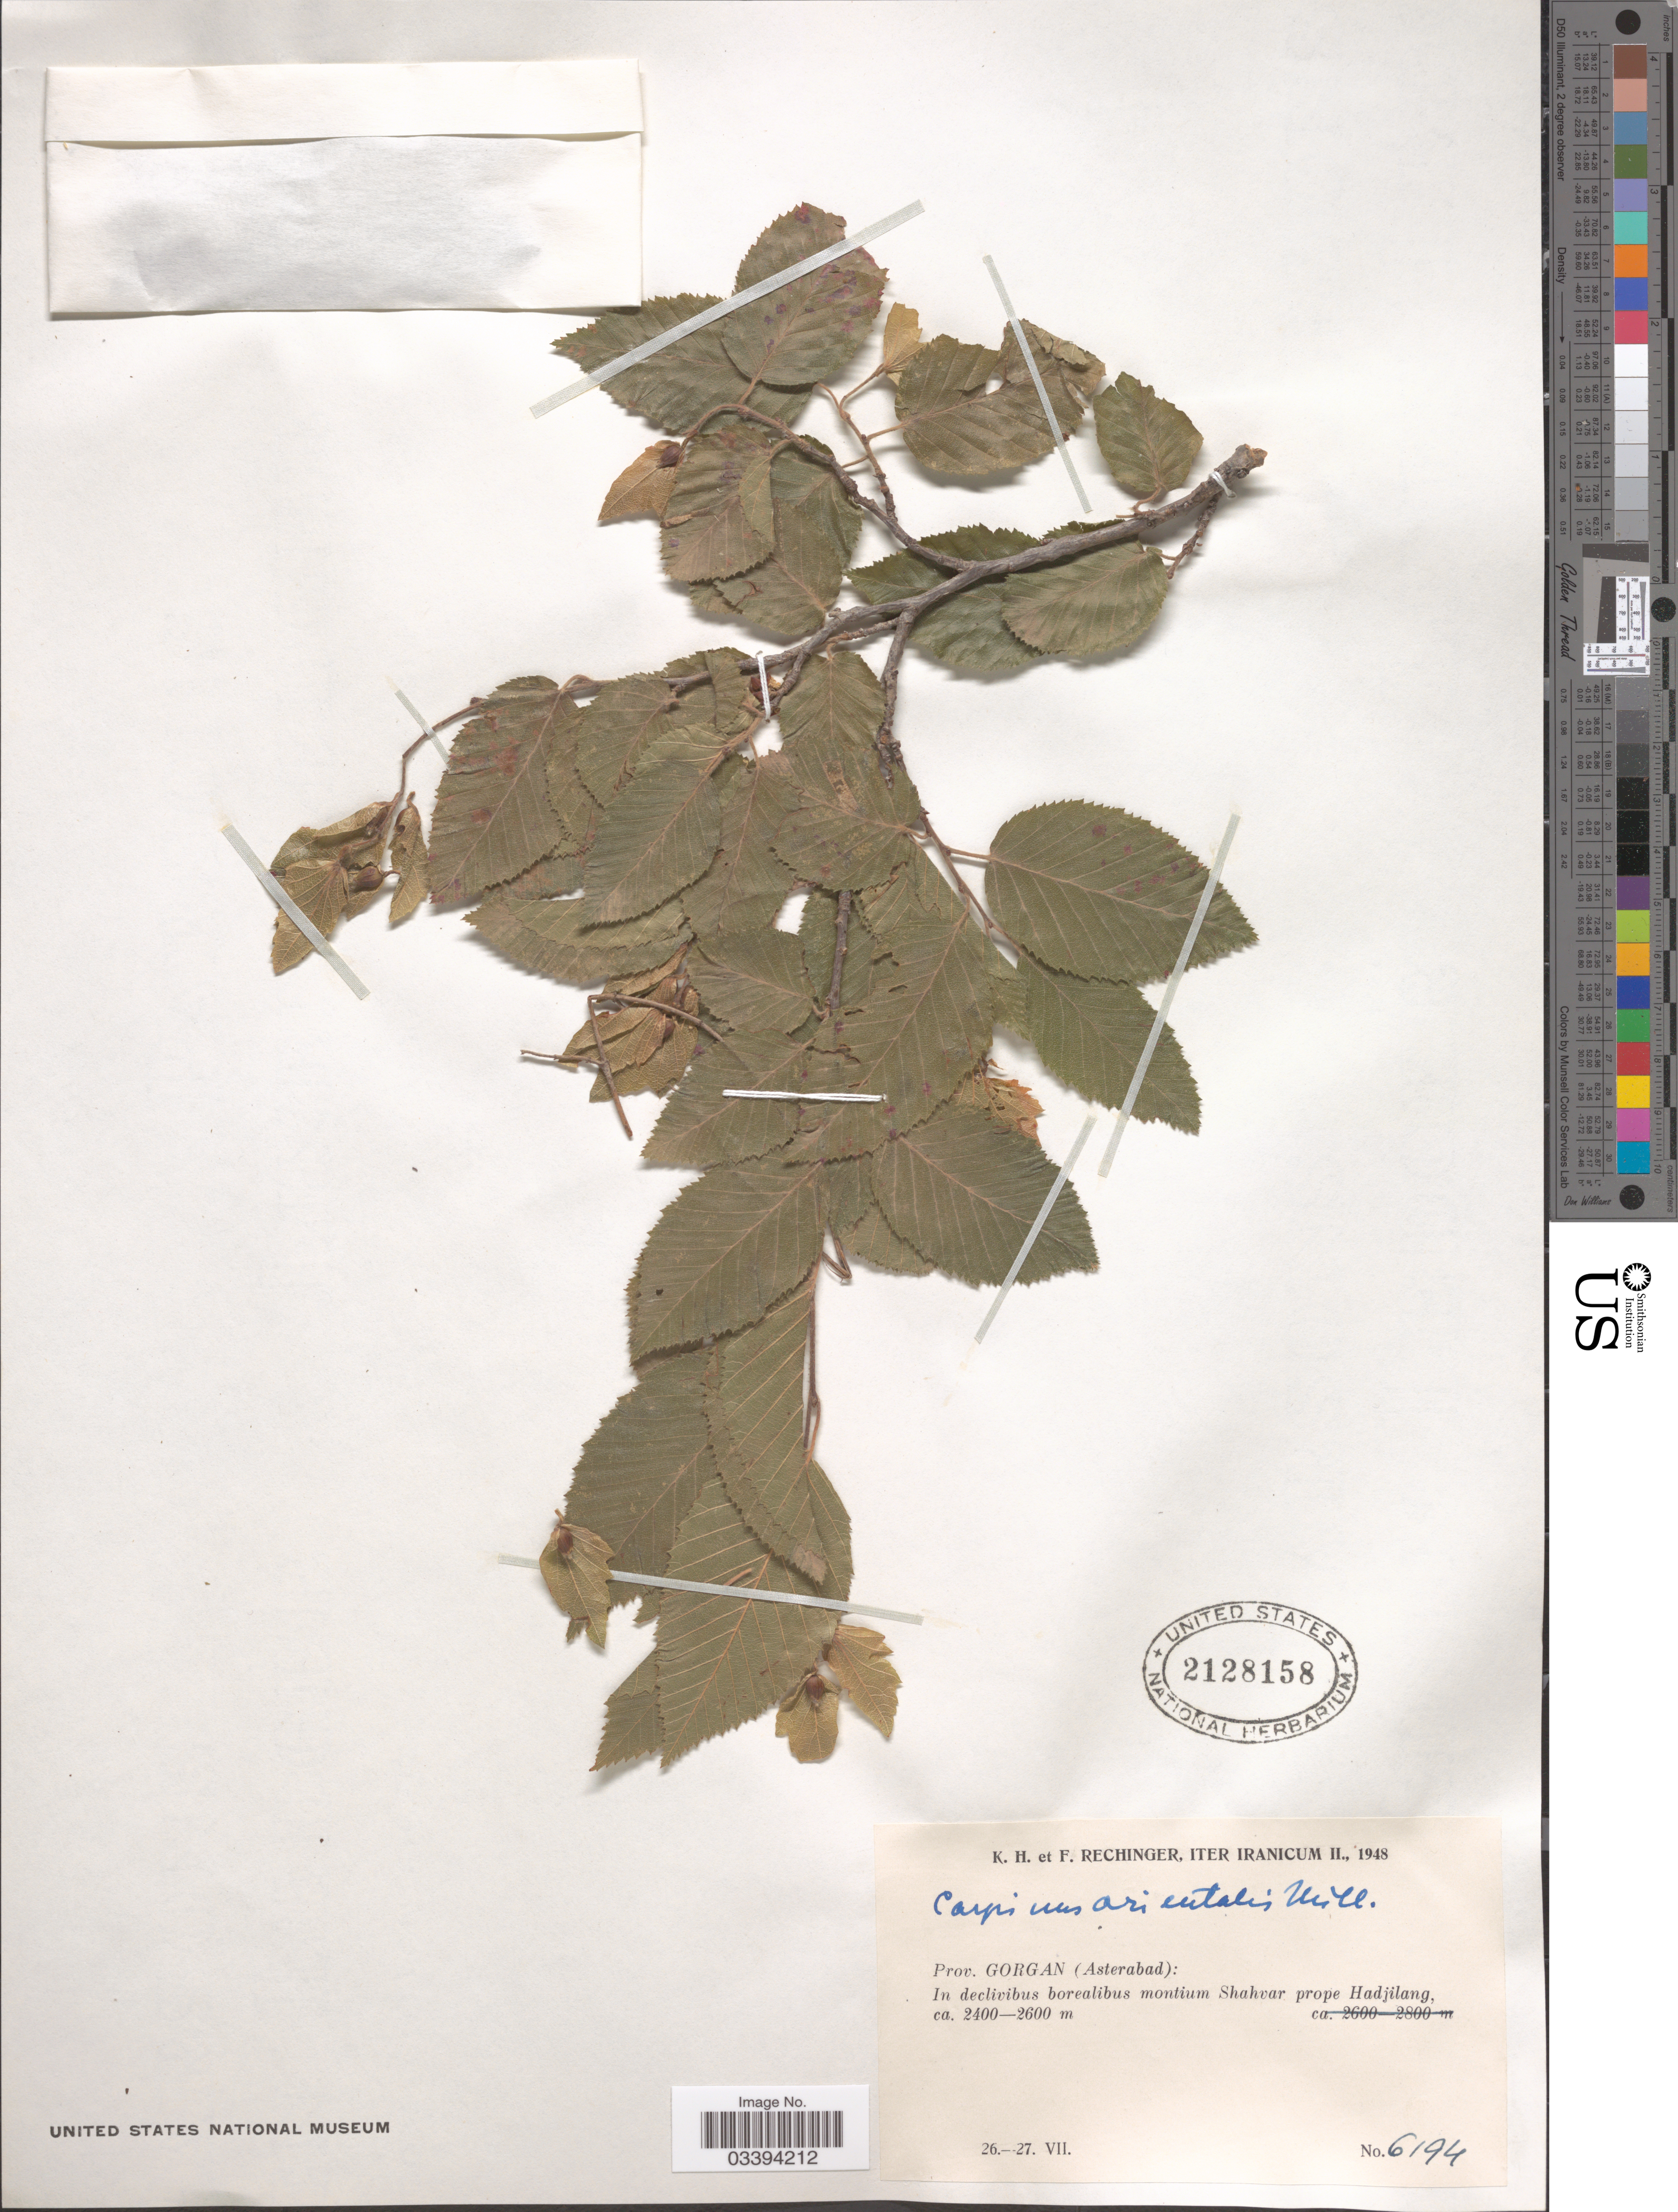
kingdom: Plantae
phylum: Tracheophyta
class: Magnoliopsida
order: Fagales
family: Betulaceae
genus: Carpinus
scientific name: Carpinus orientalis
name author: Mill.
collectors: K. H. Rechinger & F. Rechinger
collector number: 6194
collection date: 1948-07-26/1948-07-27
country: Iran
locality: Prov. Gorgan (Asterabad): In declivibus borealibus montium Shahvar prope Hadjilang.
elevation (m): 2400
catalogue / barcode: US 2128158